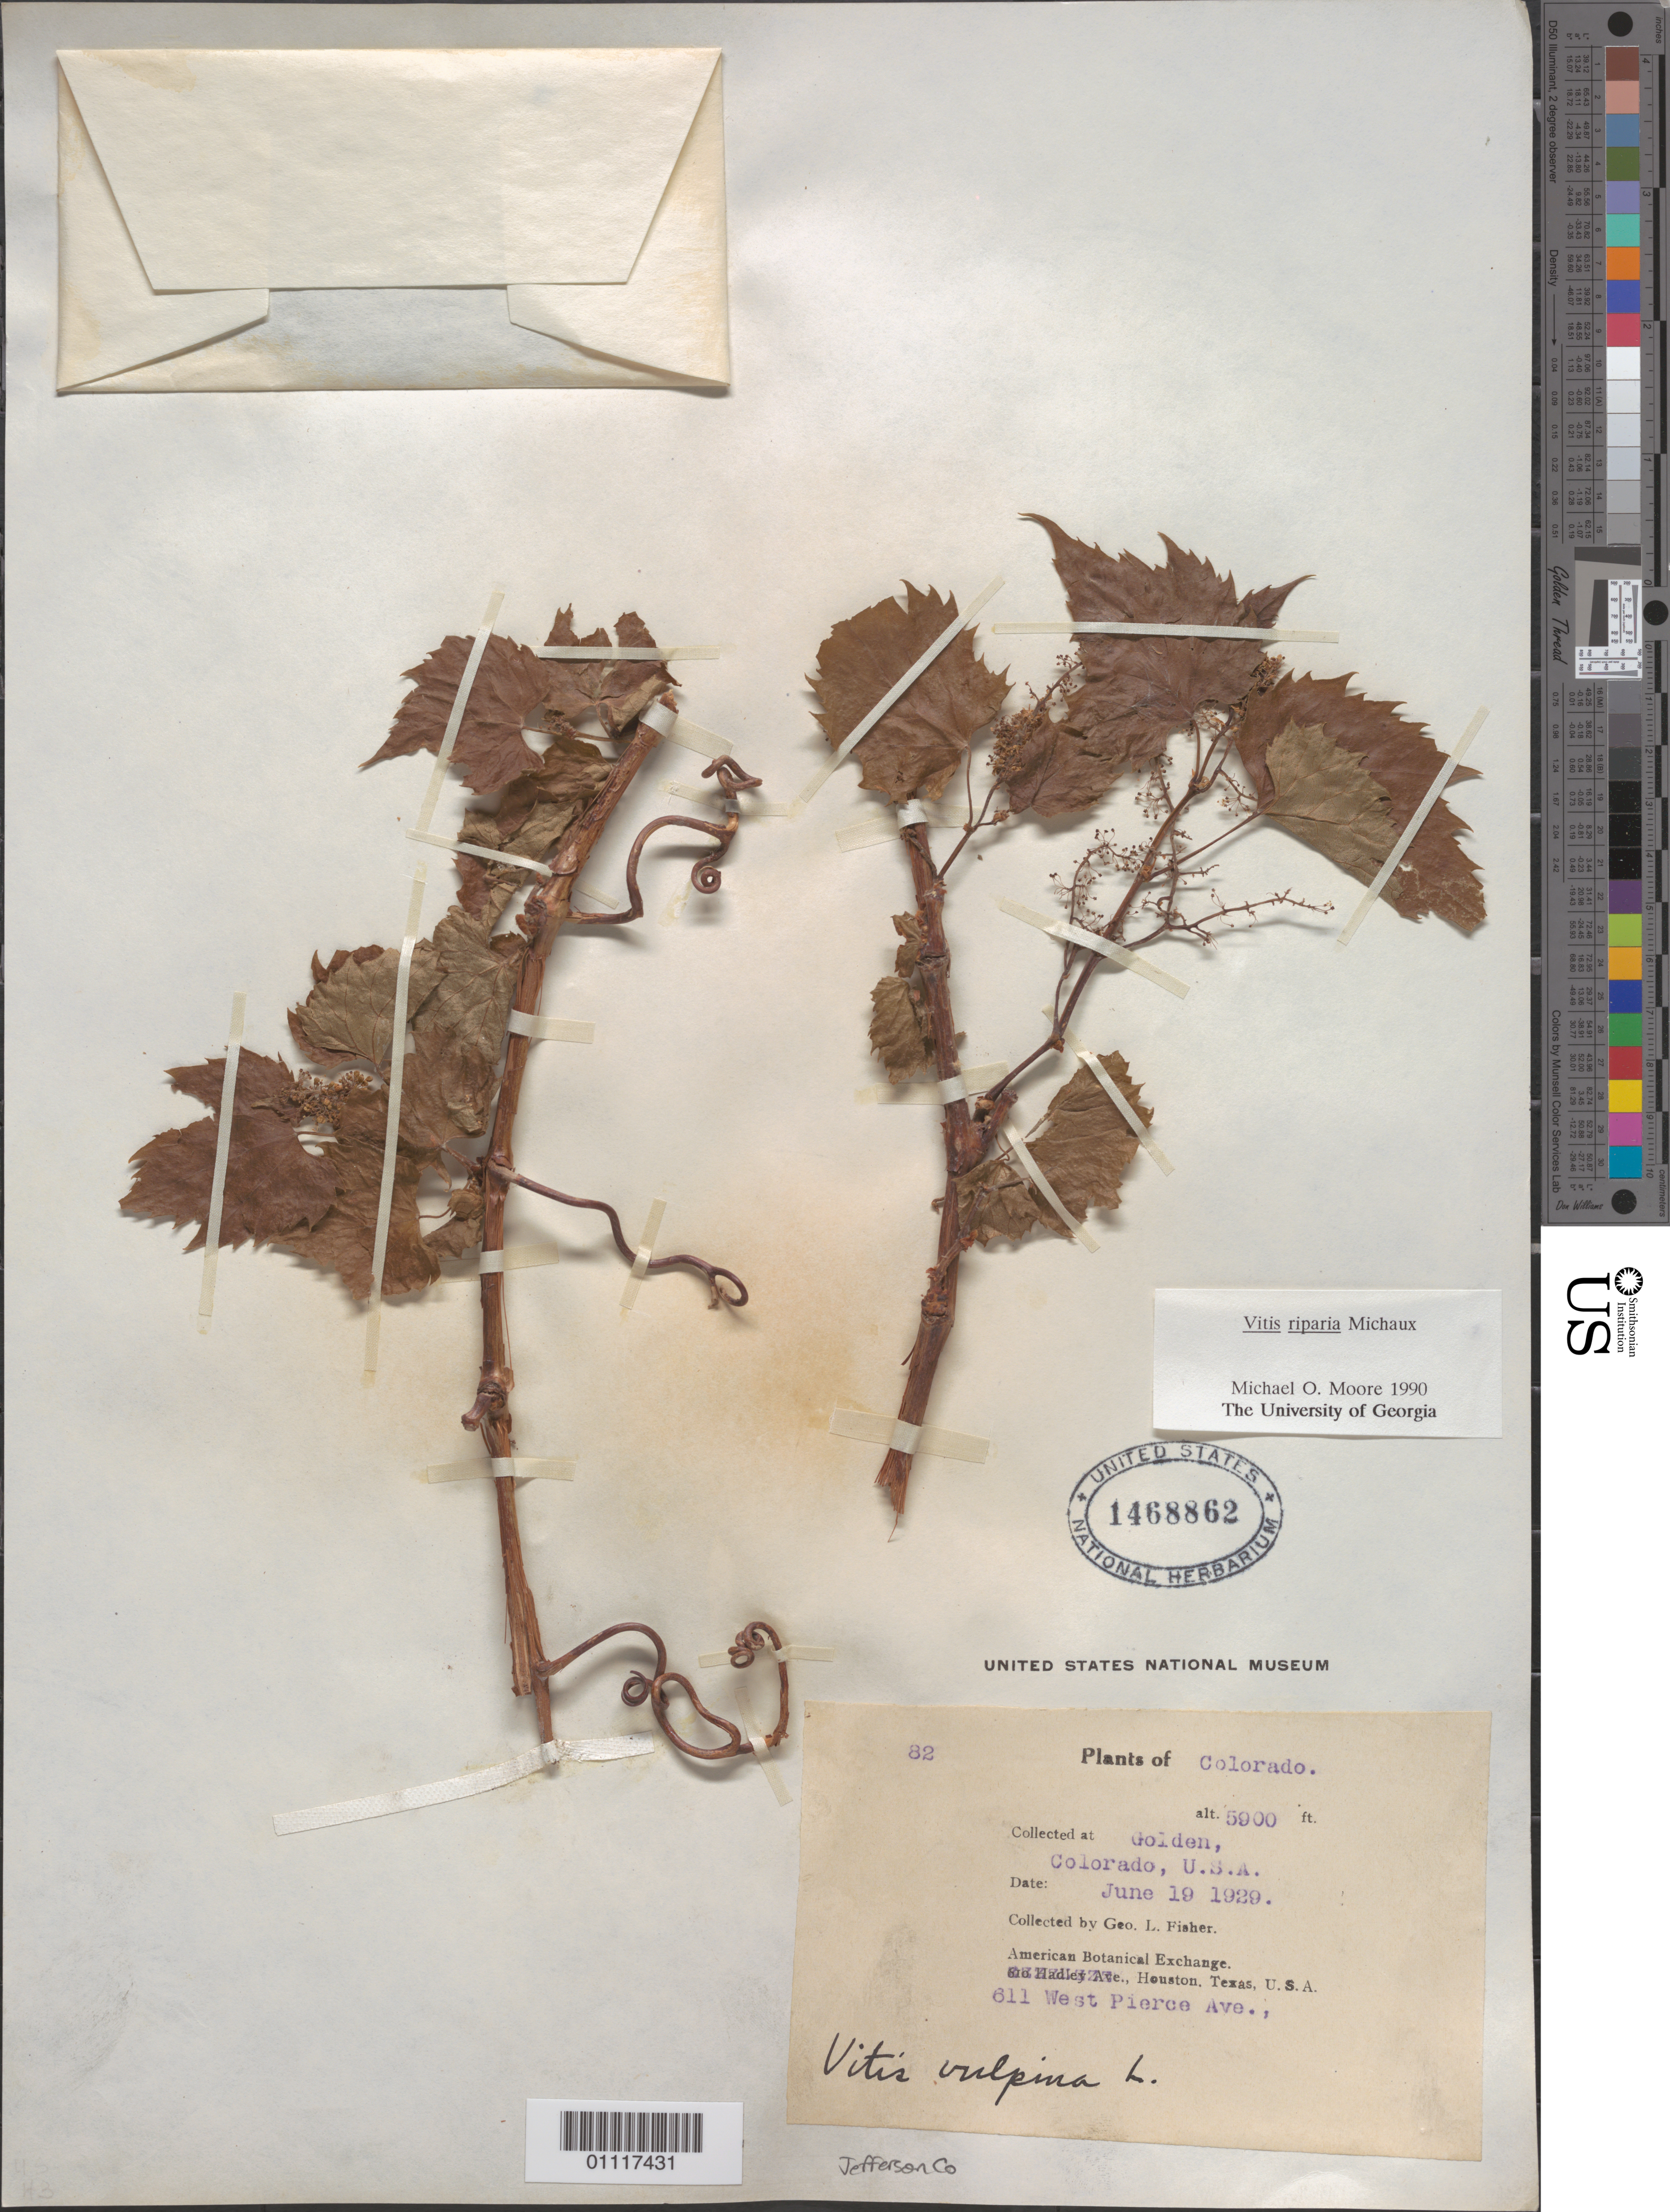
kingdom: Plantae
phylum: Tracheophyta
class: Magnoliopsida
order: Vitales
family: Vitaceae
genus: Vitis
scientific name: Vitis riparia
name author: Michx.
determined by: Moore, M. O.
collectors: G. L. Fisher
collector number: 82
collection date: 1929-06-19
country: United States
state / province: Colorado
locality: Golden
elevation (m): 1798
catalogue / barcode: US 1468862